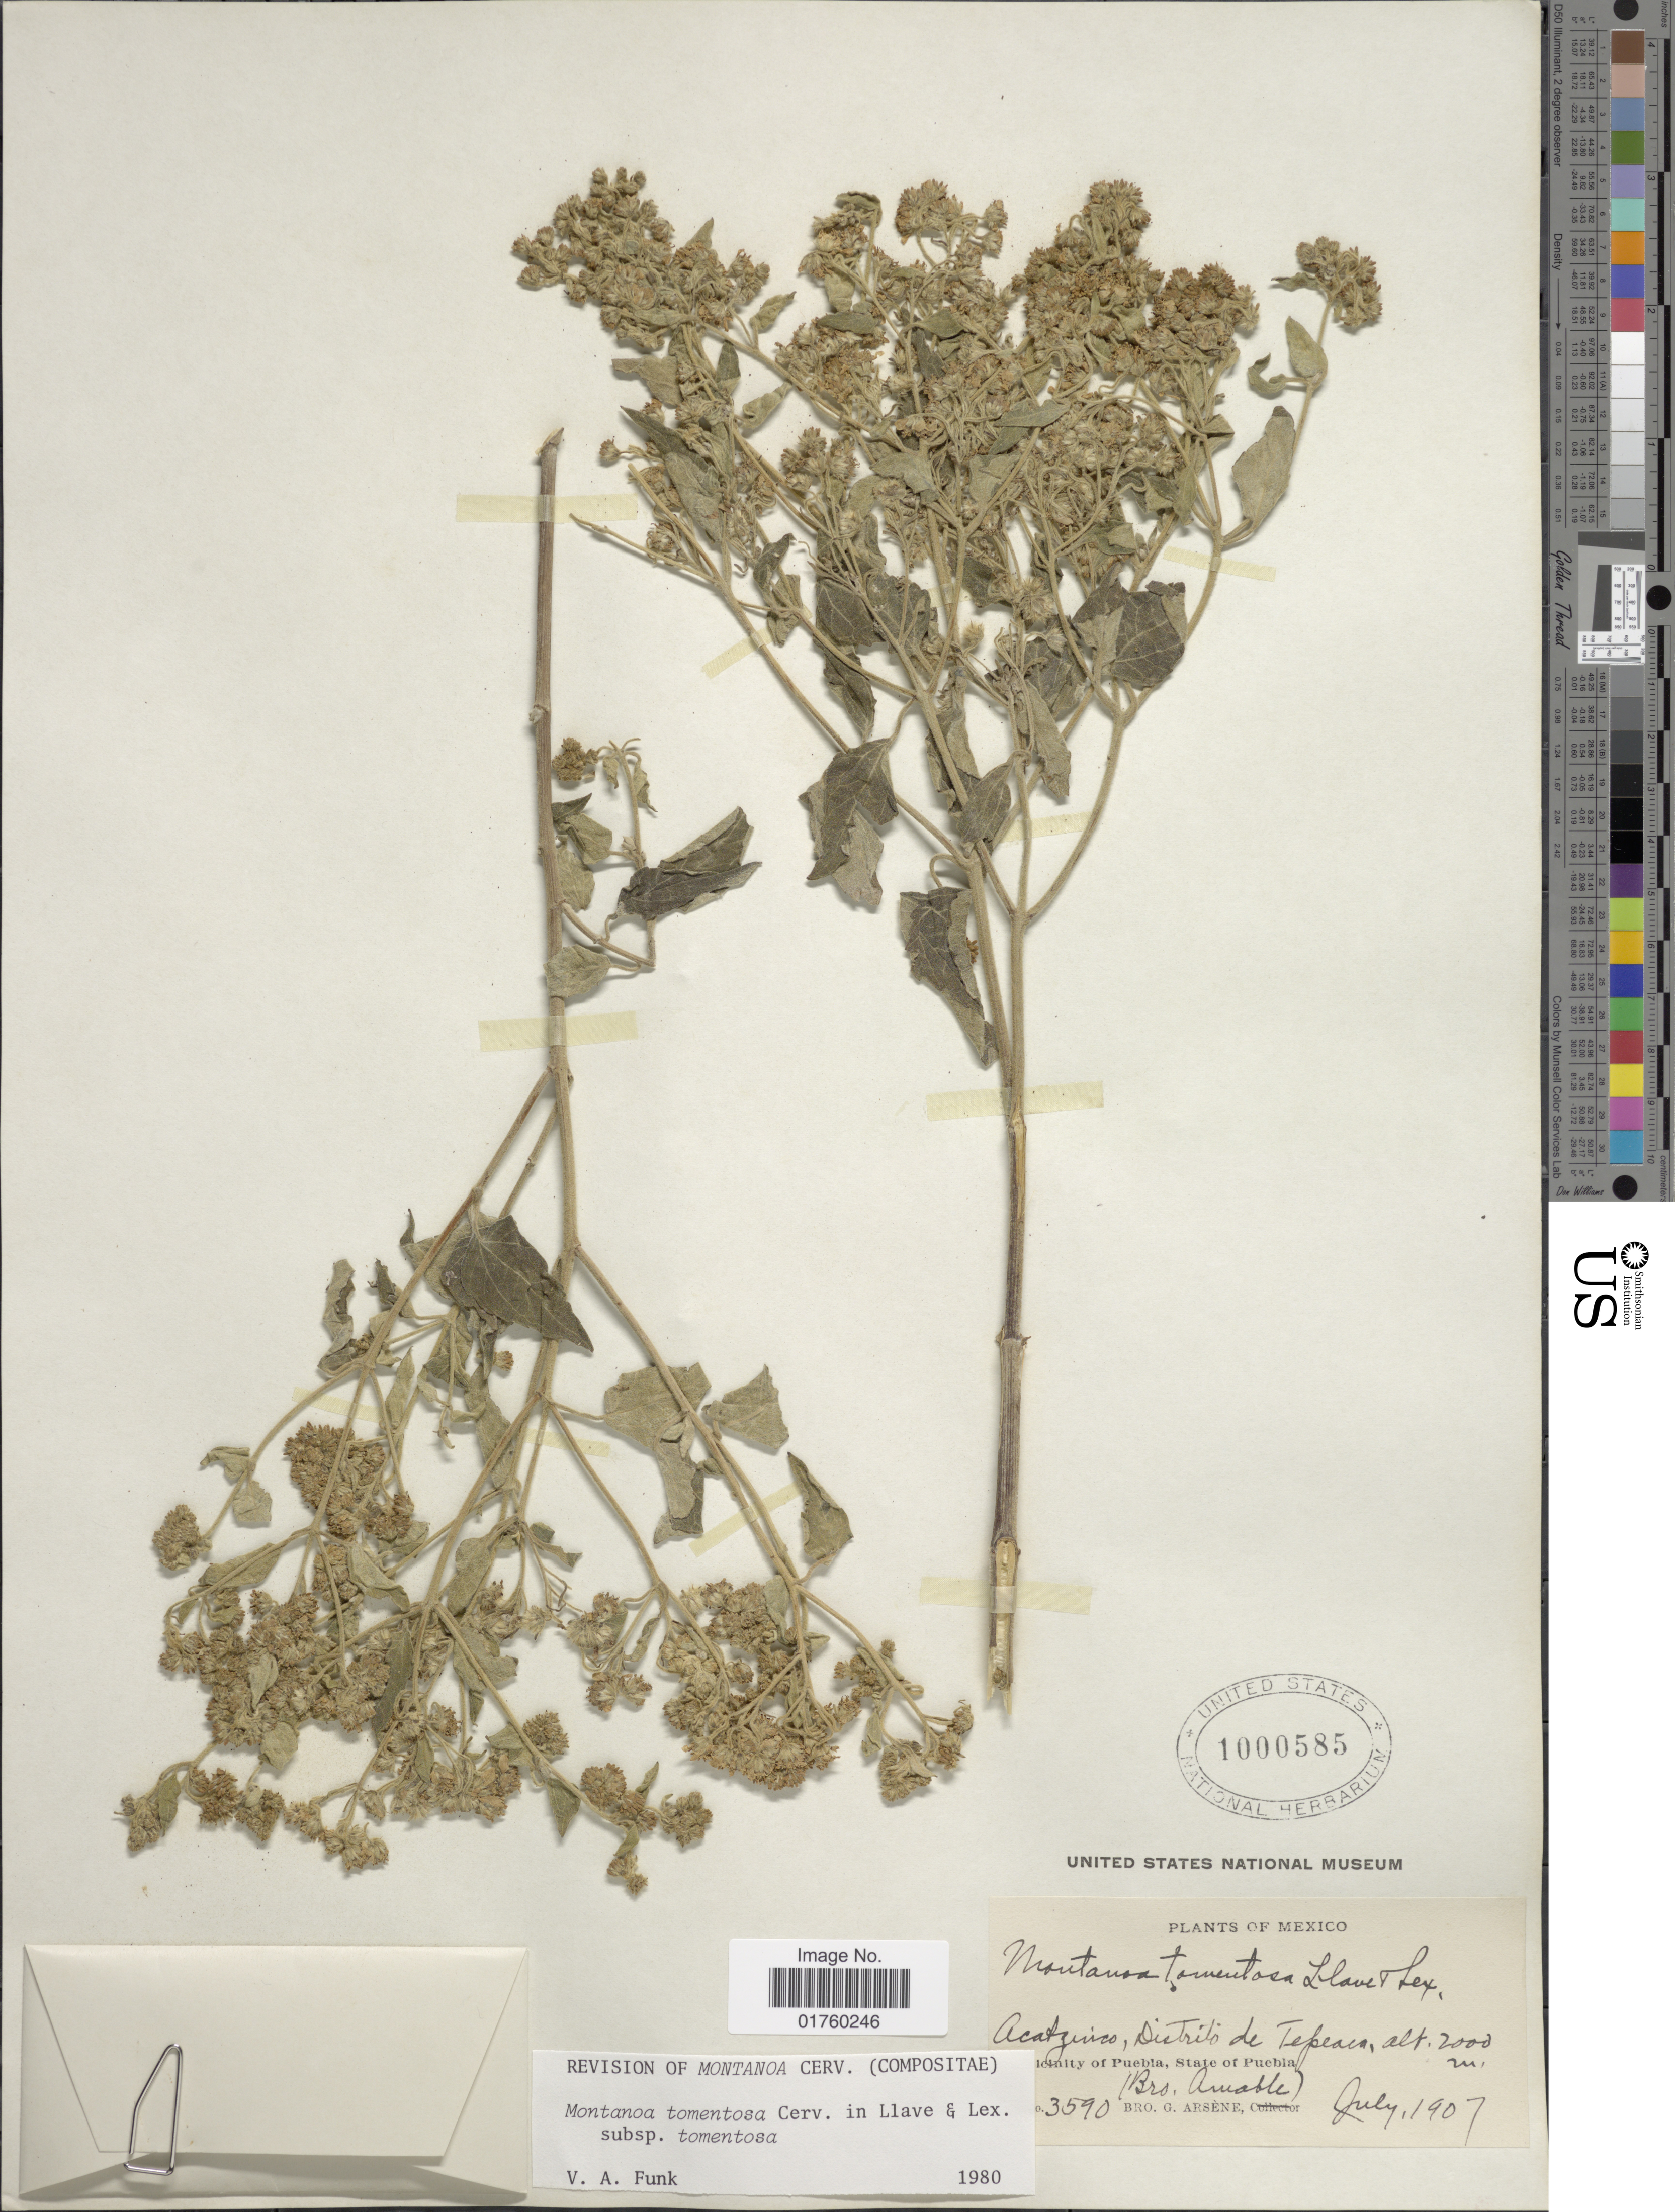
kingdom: Plantae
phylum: Tracheophyta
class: Magnoliopsida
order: Asterales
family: Asteraceae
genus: Montanoa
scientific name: Montanoa tomentosa subsp. tomentosa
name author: Cerv.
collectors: B. Amable & Bro. G. Arsène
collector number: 3590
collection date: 1907-07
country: Mexico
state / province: Puebla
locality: Acatzuico, Distrito de Tepeaco, vicinity of Puebla.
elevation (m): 2000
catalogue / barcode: US 1000585